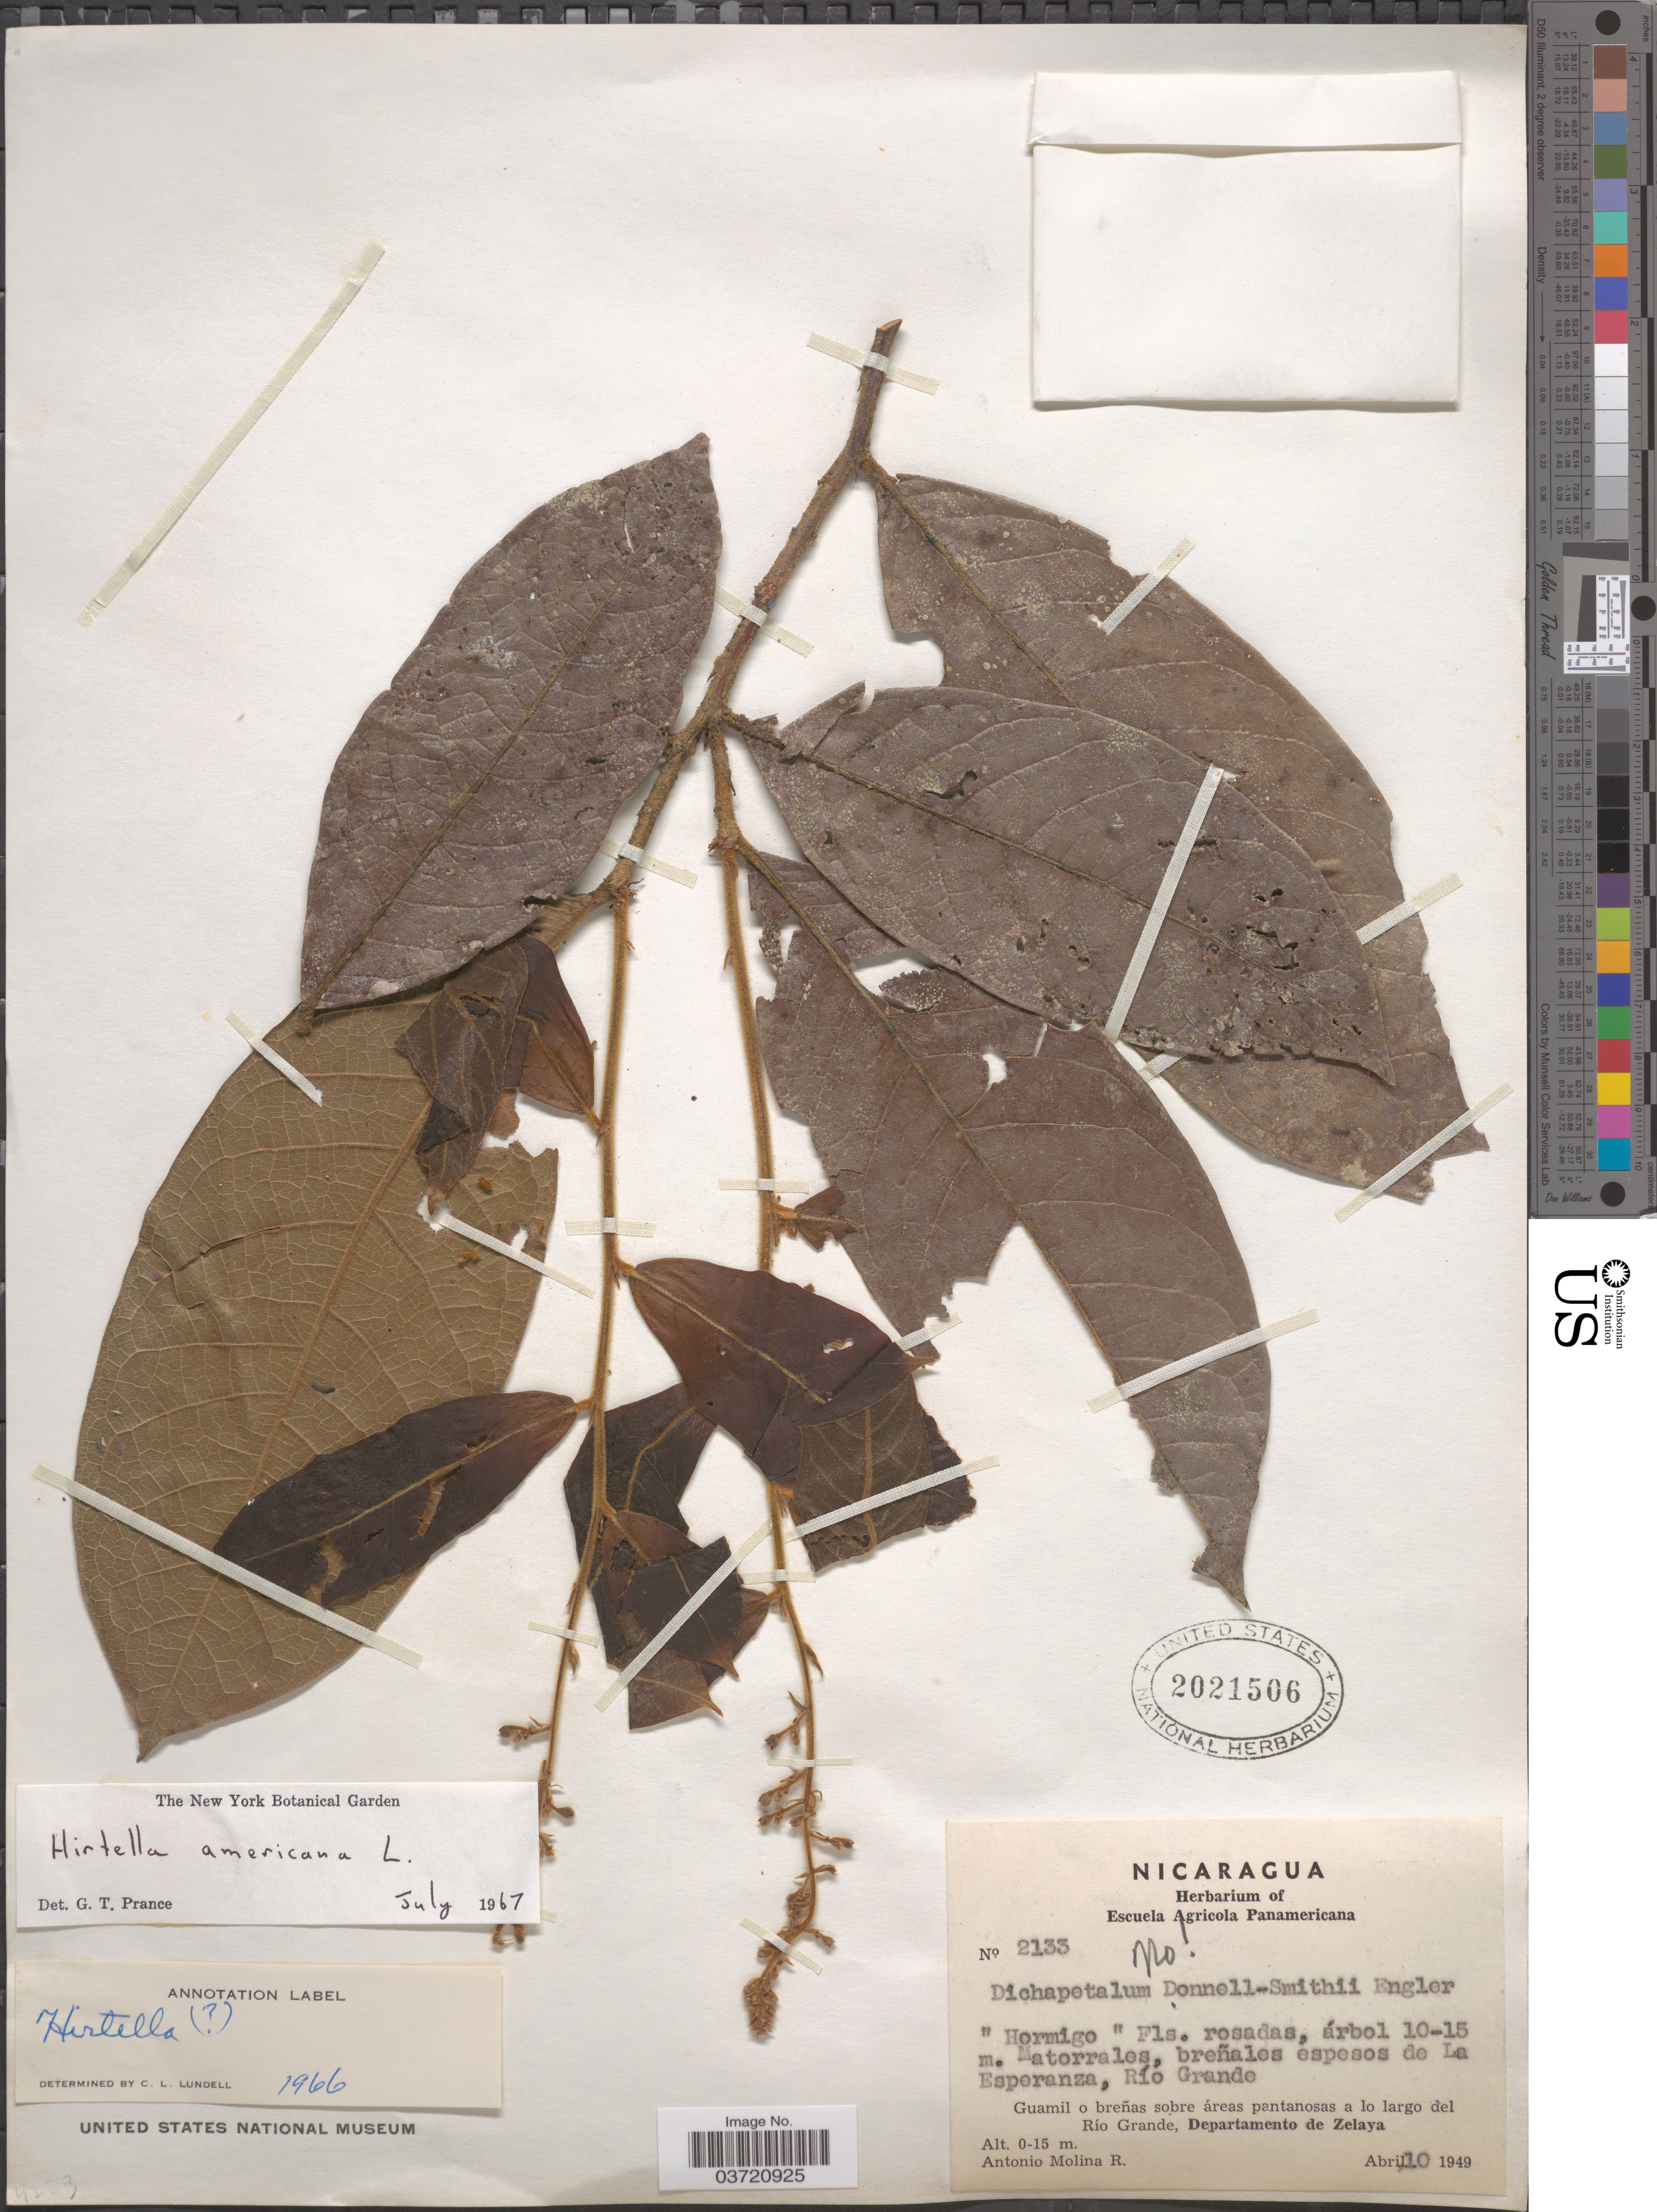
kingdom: Plantae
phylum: Tracheophyta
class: Magnoliopsida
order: Malpighiales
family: Chrysobalanaceae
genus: Hirtella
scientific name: Hirtella americana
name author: L.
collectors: A. Molina R.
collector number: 2133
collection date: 1949-04-10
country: Nicaragua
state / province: Atlántico Sur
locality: Matorrales, breñales espesos de La Esperanza, Río Grande. Guamil o breñas sobre áreas pantanosas a lo largo del Río Grande, Departamento de Zelaya.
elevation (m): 0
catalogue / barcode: US 2021506